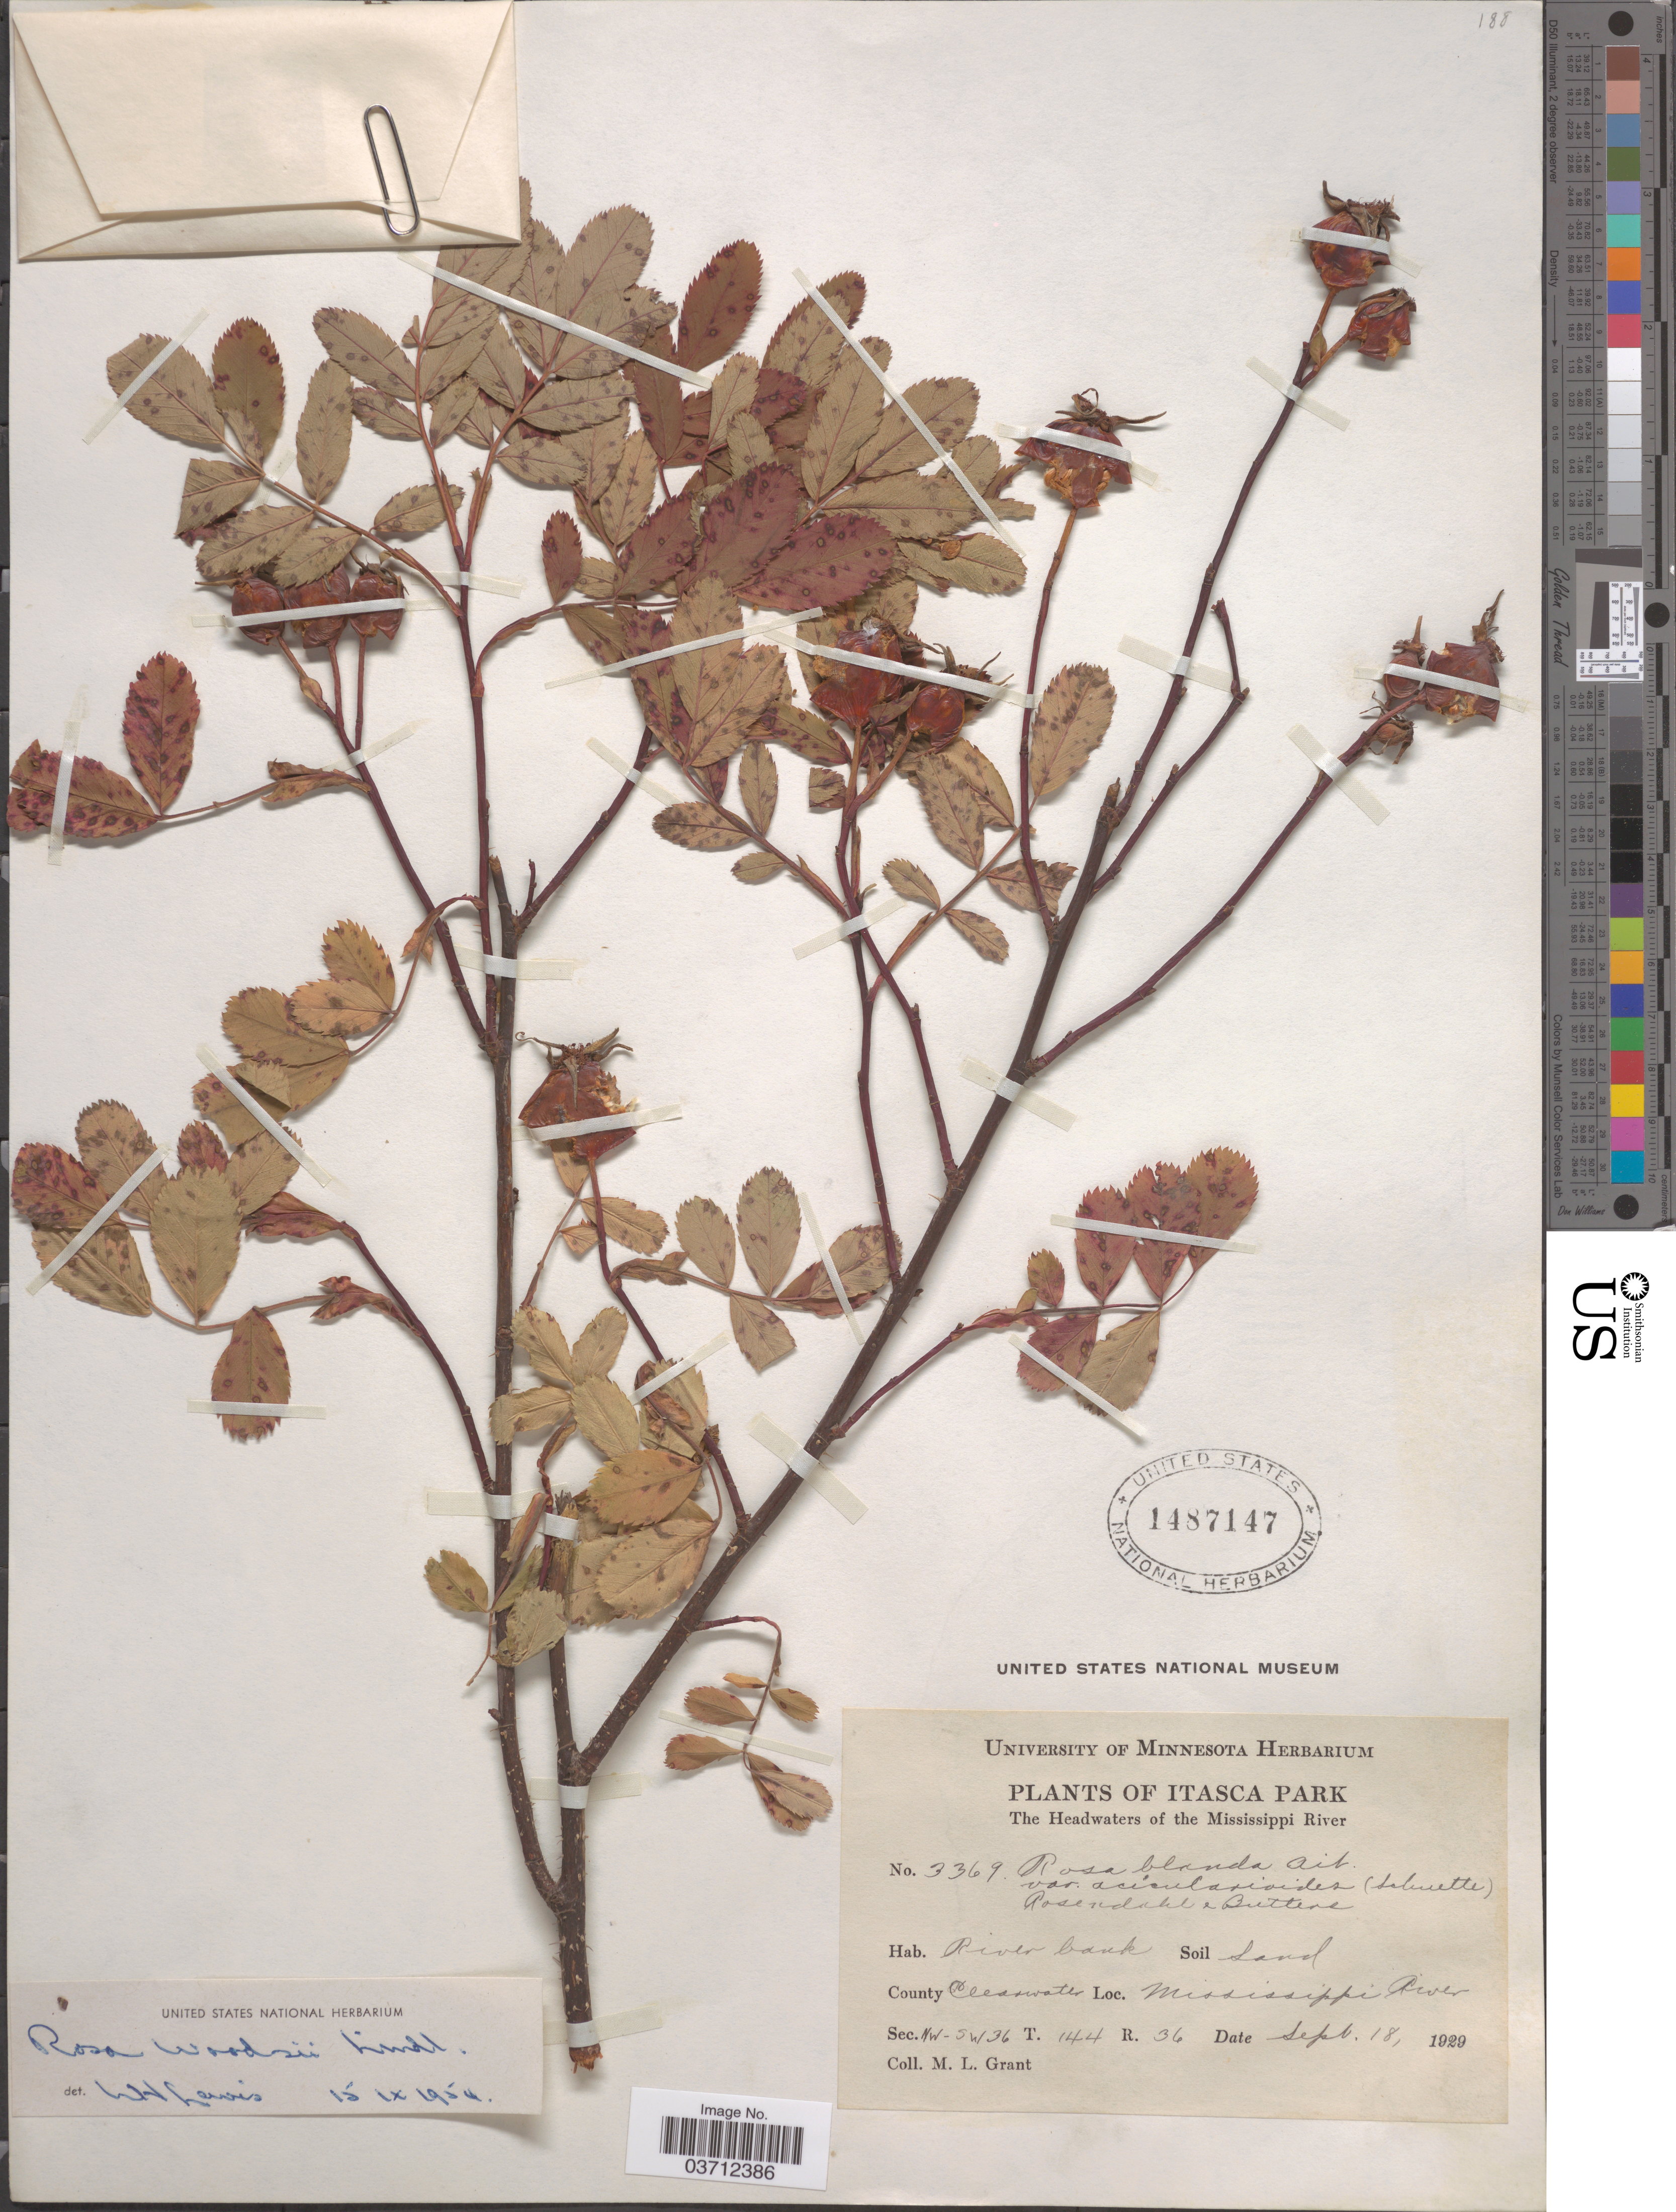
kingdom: Plantae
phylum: Tracheophyta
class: Magnoliopsida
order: Rosales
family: Rosaceae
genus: Rosa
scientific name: Rosa woodsii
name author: Lindl.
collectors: M. L. Grant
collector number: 3369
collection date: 1929-09-18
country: United States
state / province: Minnesota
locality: Itasca Park. The Headwaters of the Mississippi River. County Clearwater. Mississippi River. Sec. NW - SW 36 T. 144 R. 36.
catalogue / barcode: US 1487147